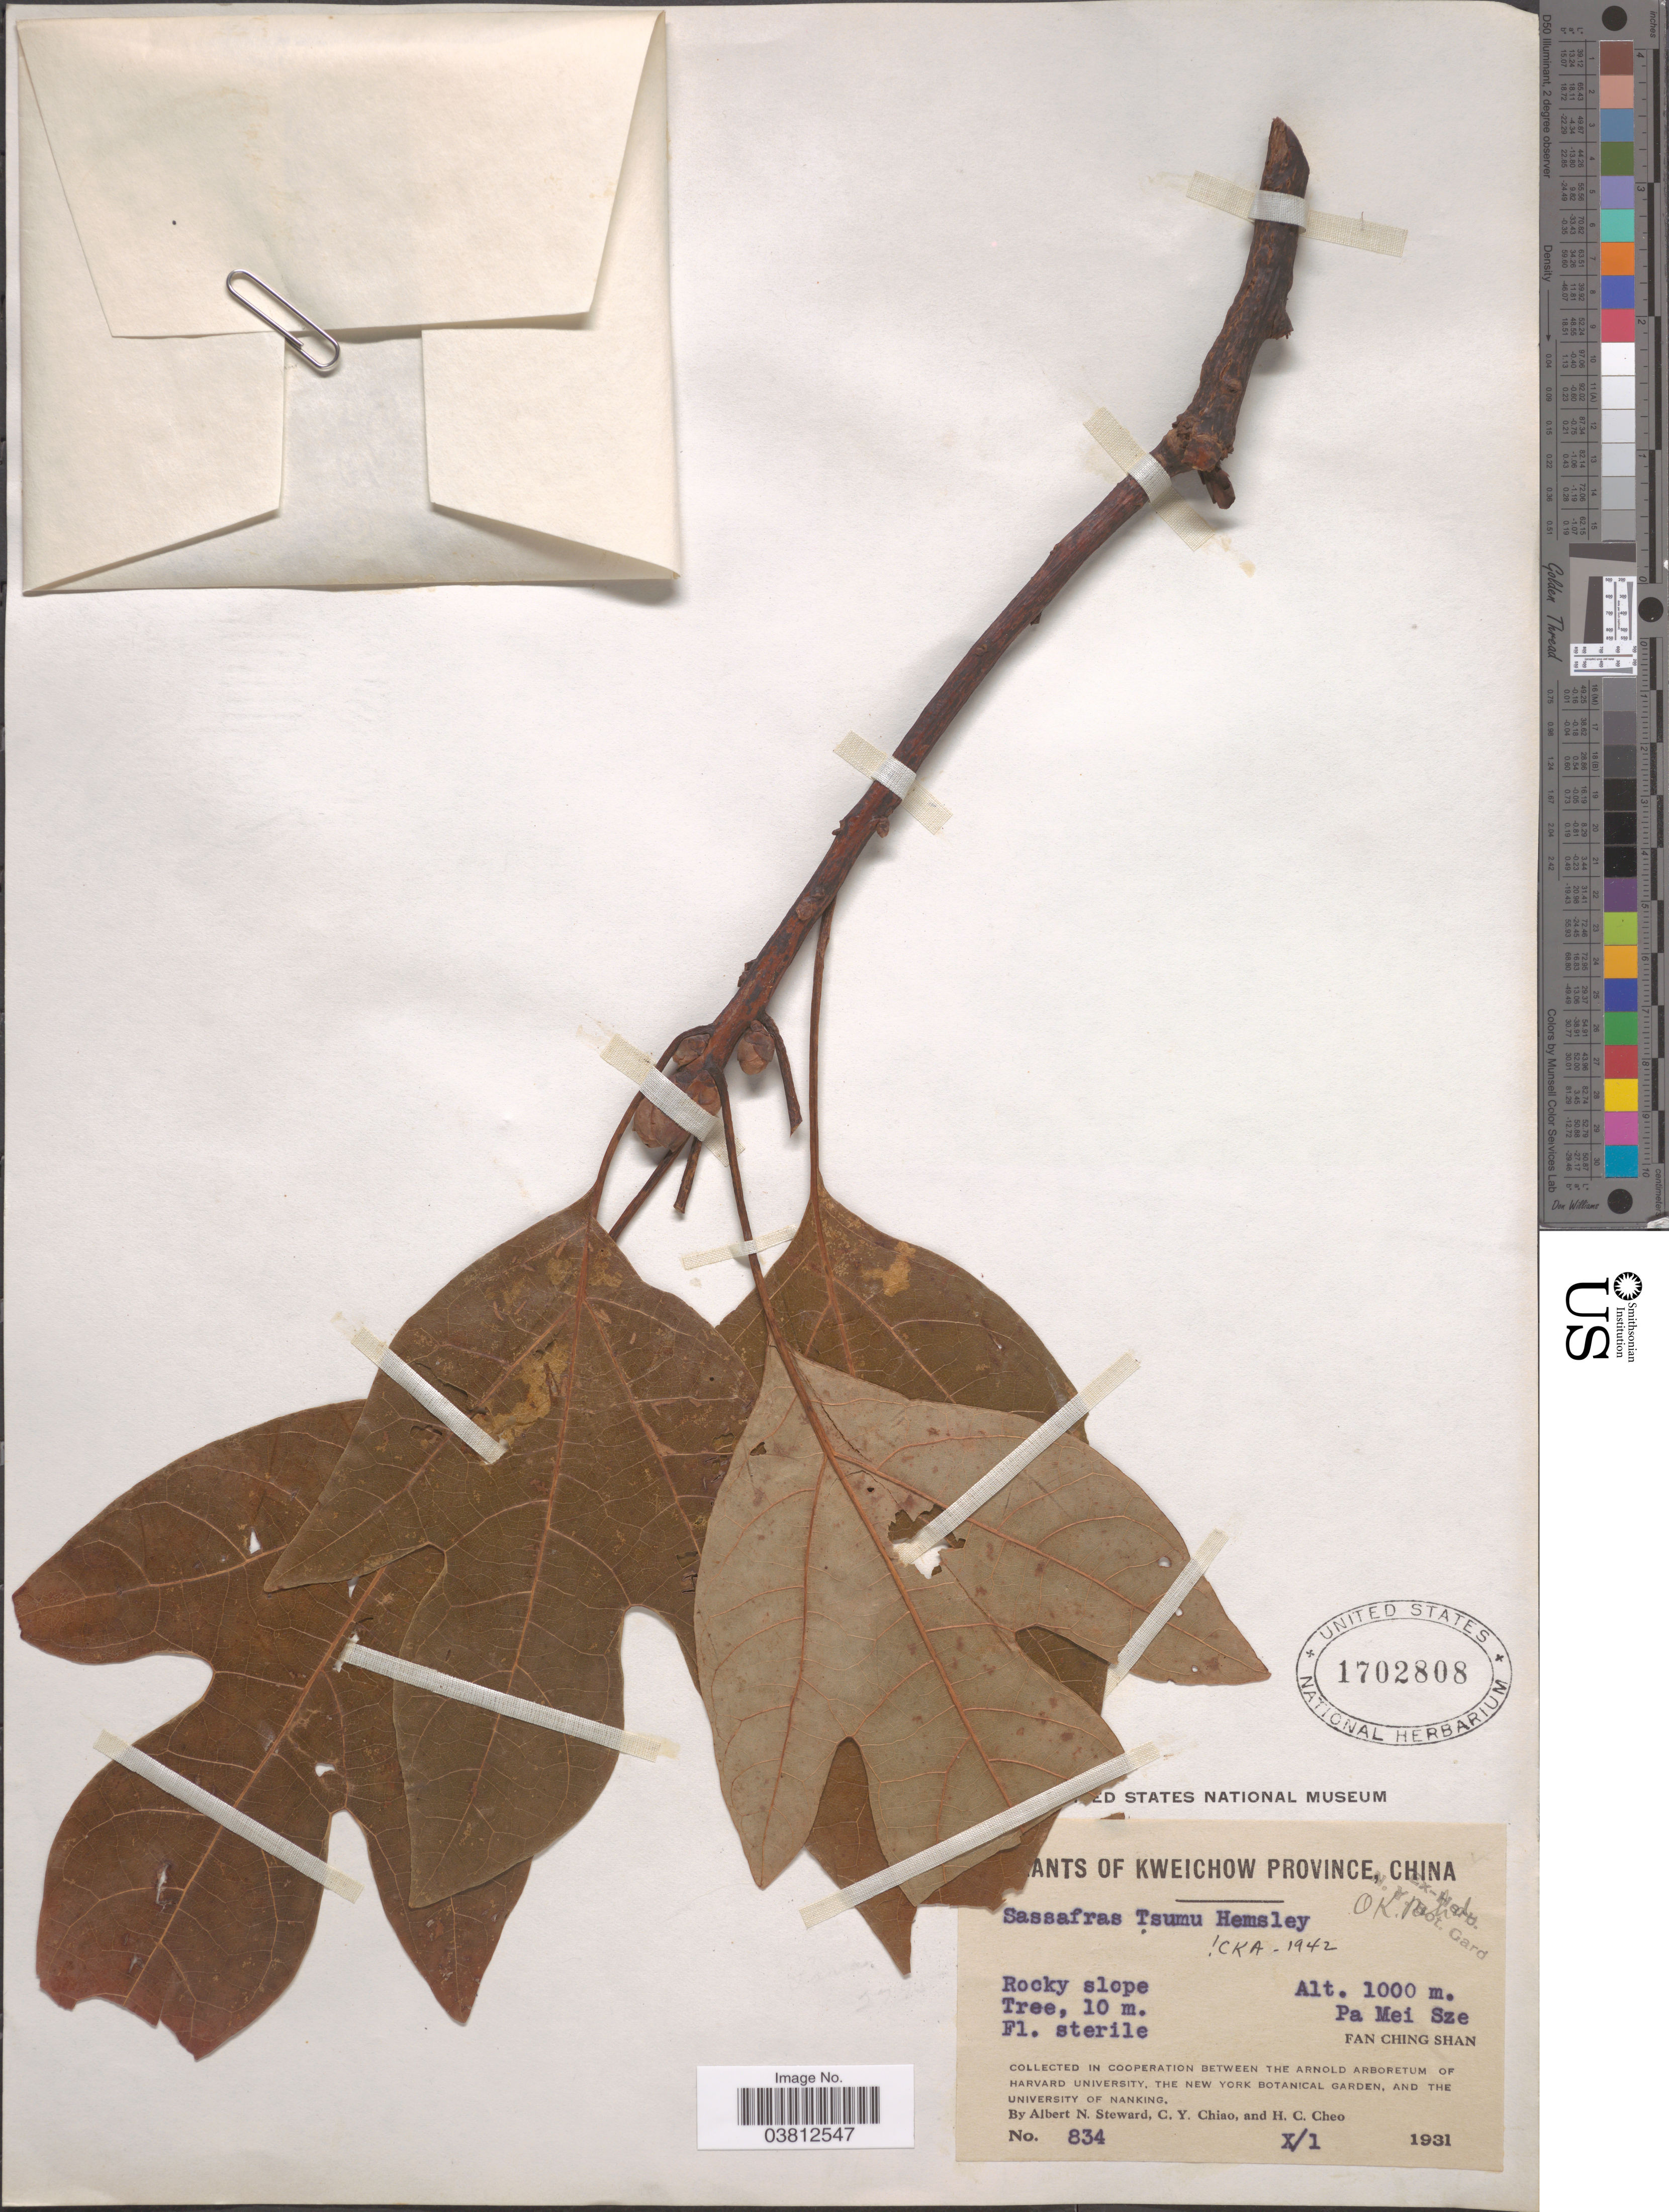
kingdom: Plantae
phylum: Tracheophyta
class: Magnoliopsida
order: Laurales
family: Lauraceae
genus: Sassafras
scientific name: Sassafras tzumu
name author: (Hemsl.) Hemsl.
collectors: A. N. Steward, C. Y. Chiao & H. Cheo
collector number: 834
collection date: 1931-10-01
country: China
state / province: Guizhou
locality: Kweichow Province. Rocky slope. Pa Mei Sze. Fan Ching Shan.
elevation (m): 1000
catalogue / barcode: US 1702808